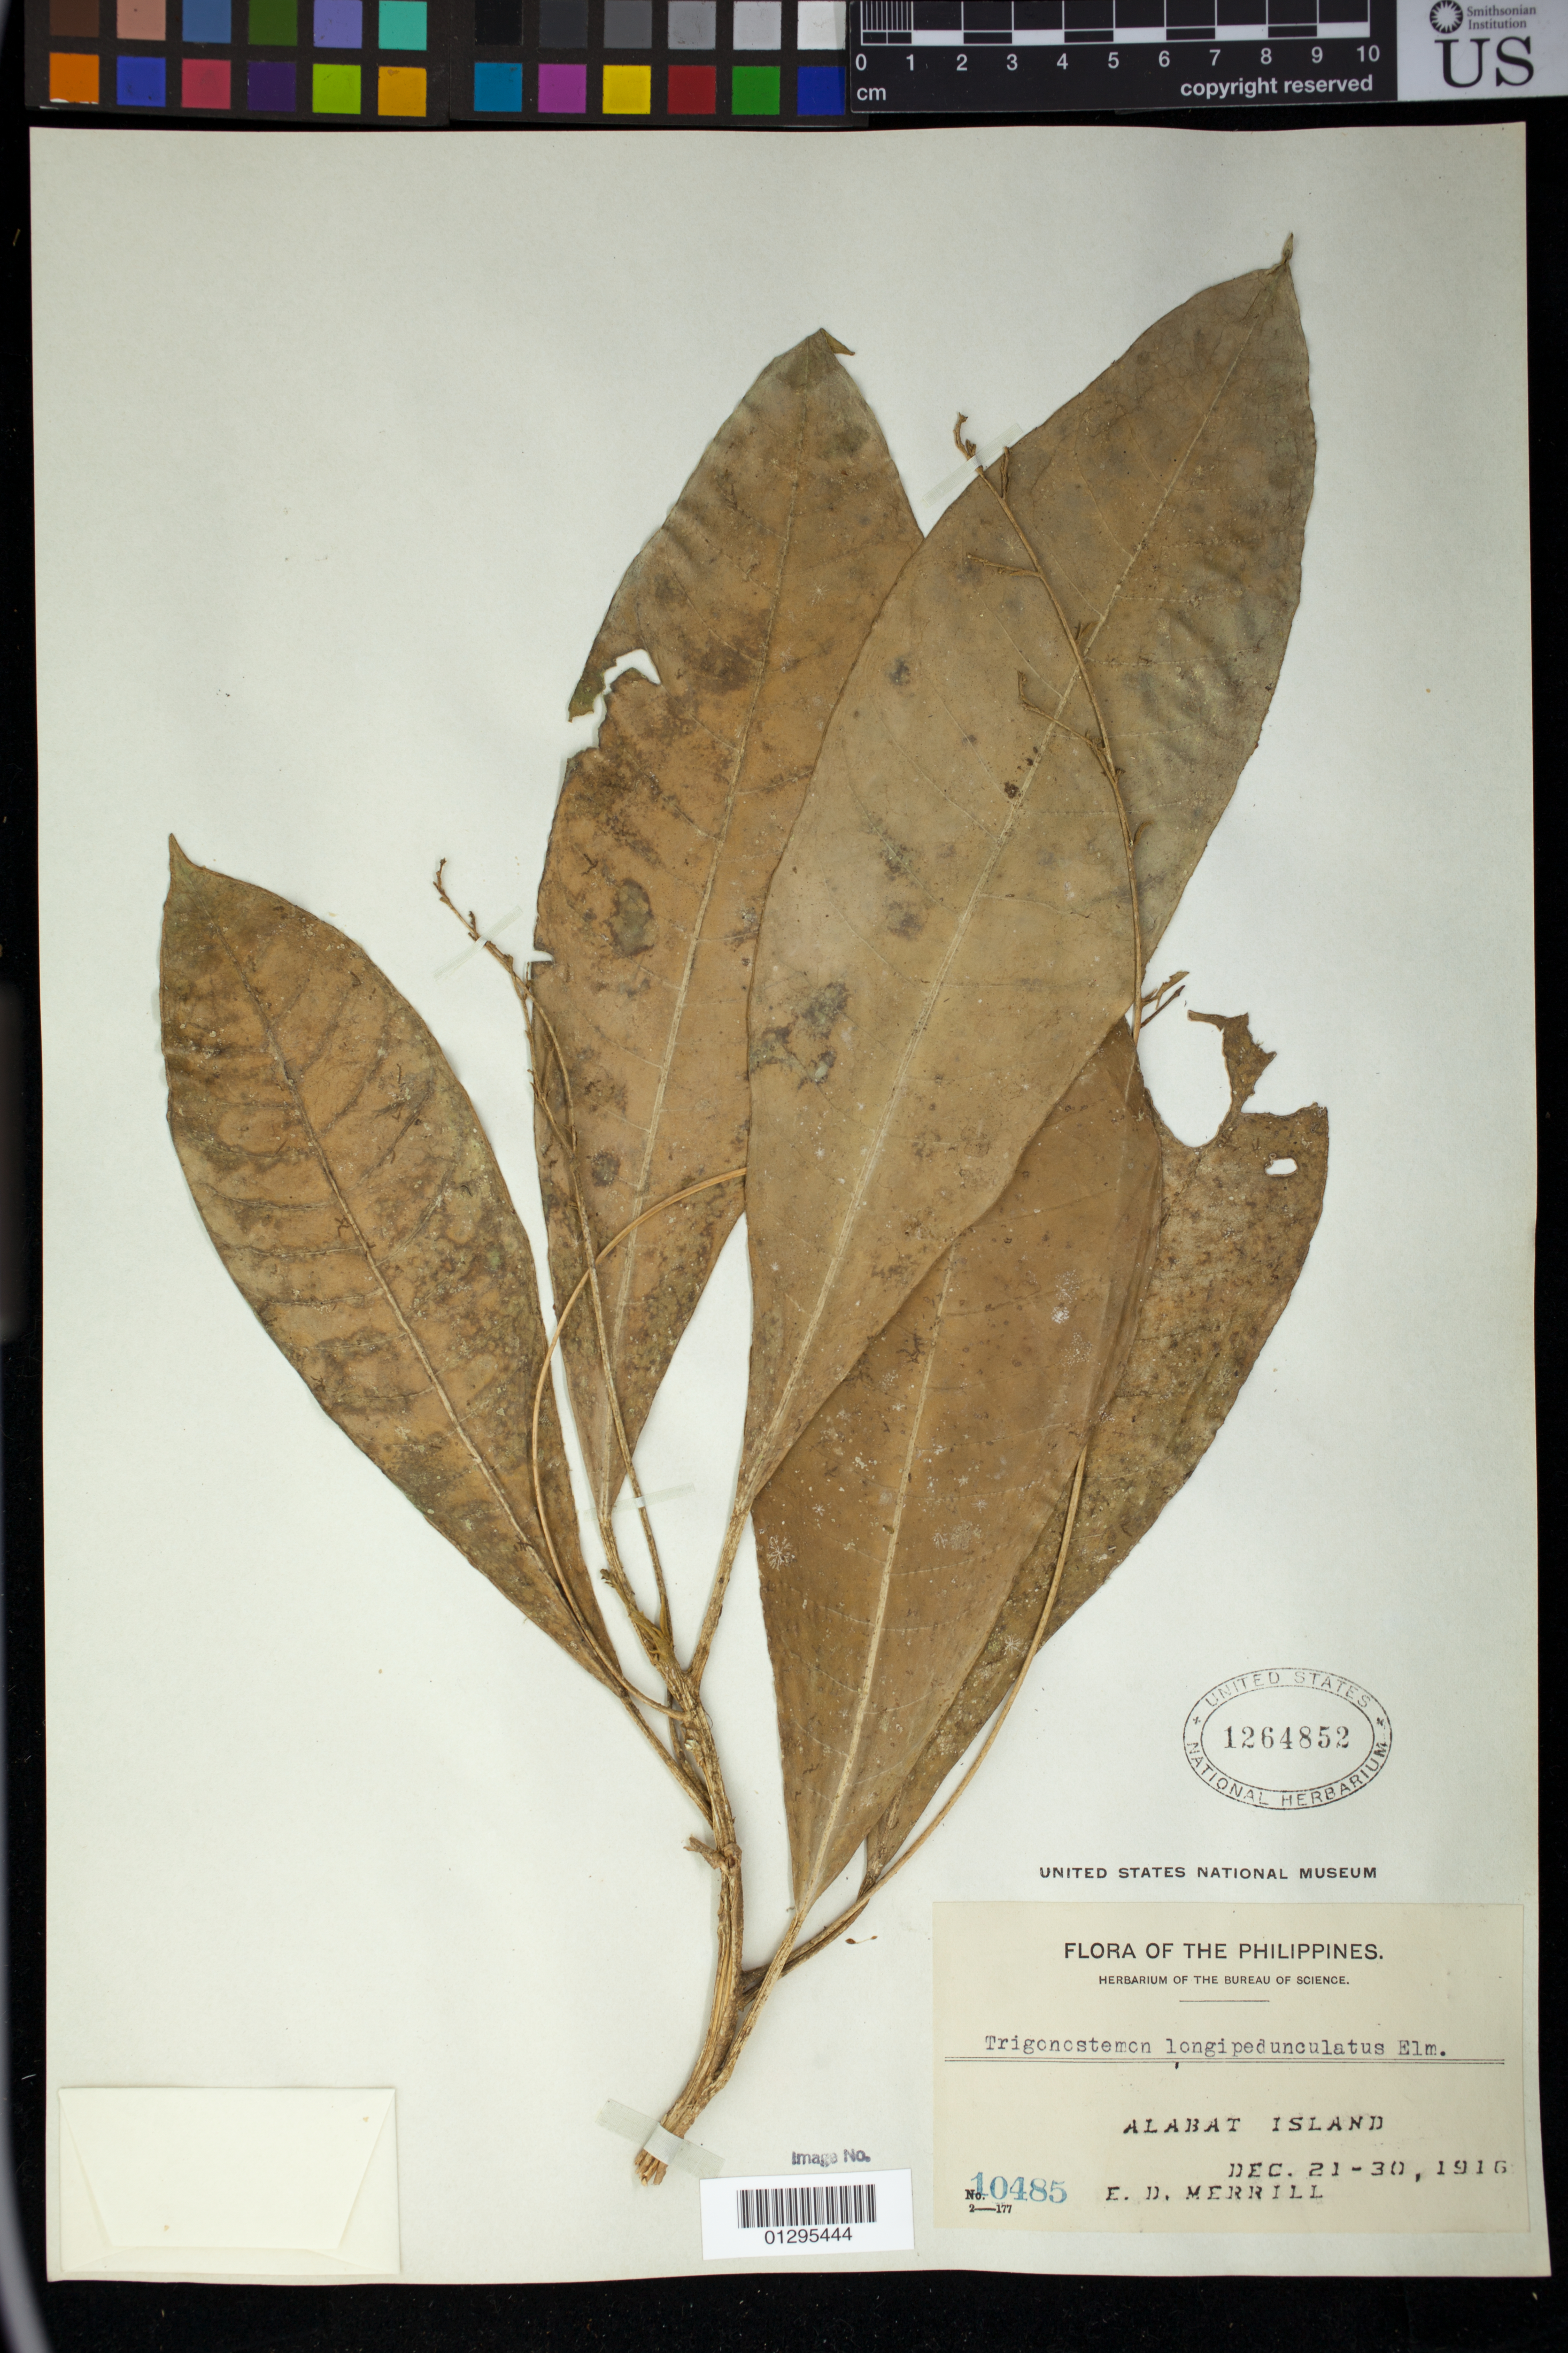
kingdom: Plantae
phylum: Tracheophyta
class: Magnoliopsida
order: Malpighiales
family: Euphorbiaceae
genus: Trigonostemon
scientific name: Trigonostemon longipedunculatus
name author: (Elmer) Elmer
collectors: E. D. Merrill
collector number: Bur. Sci. 10485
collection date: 1916-12-21/1916-12-30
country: Philippines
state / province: Calabarzon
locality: Alabat Island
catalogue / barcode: US 1264852